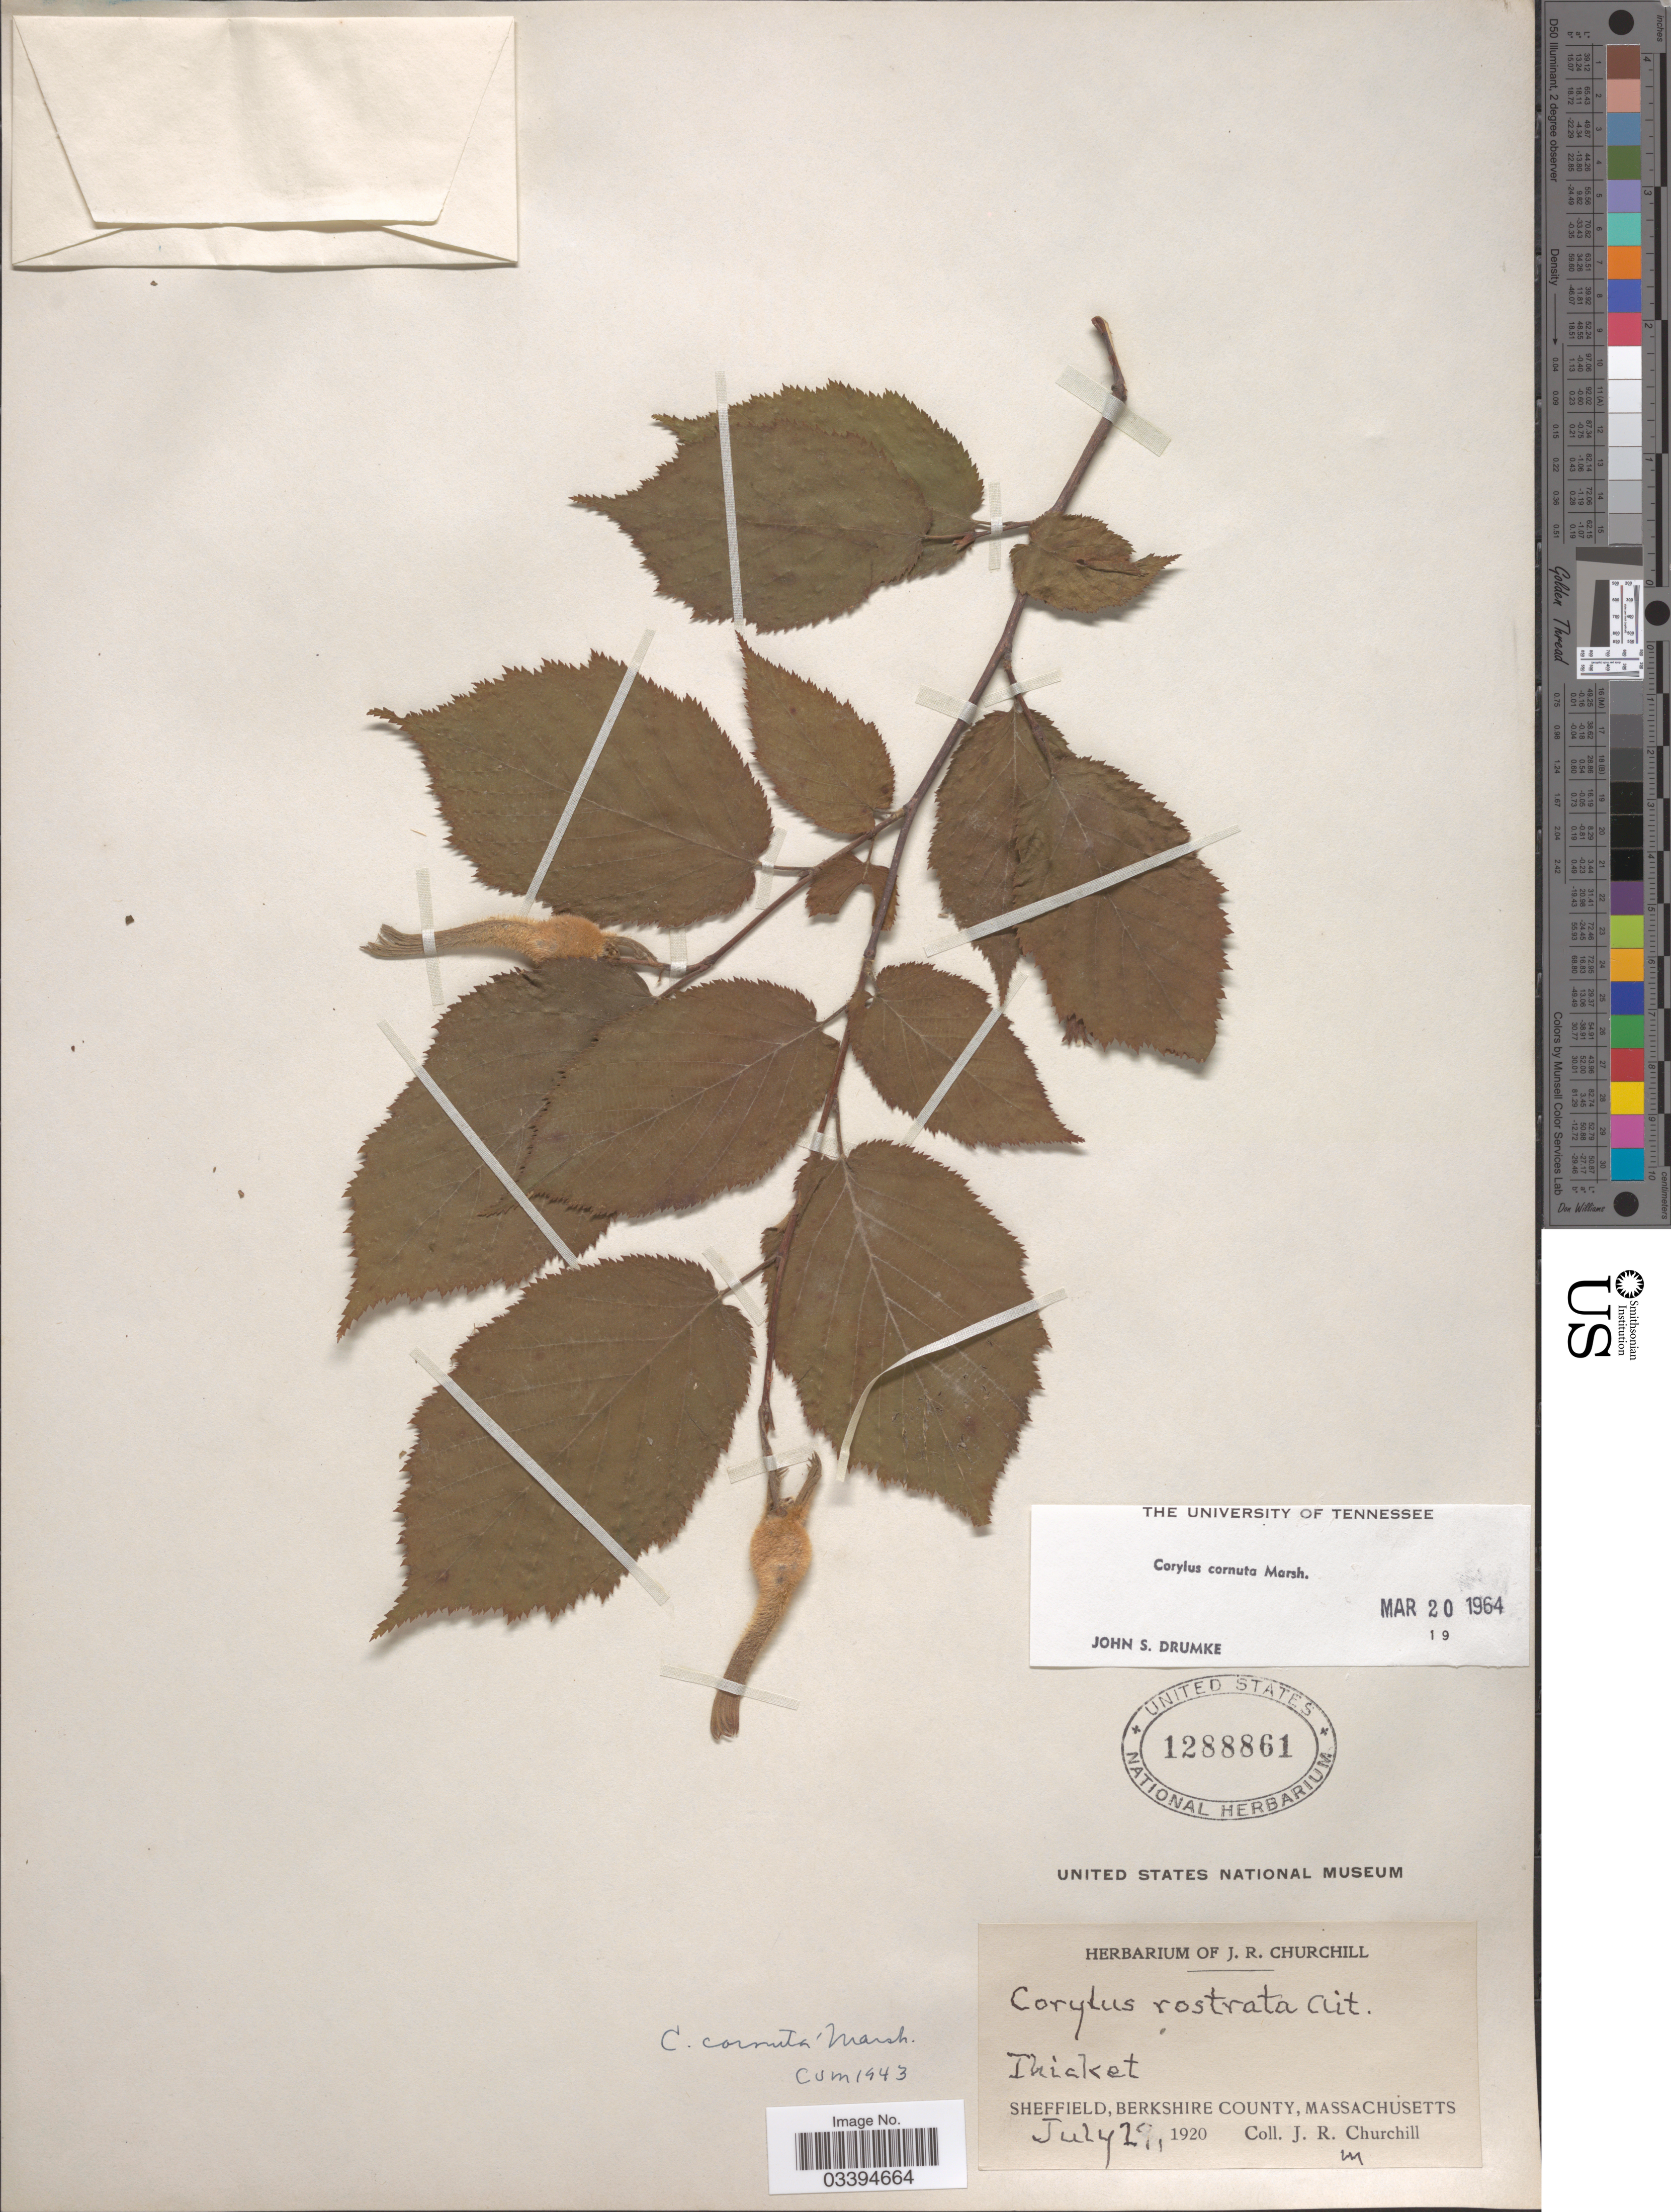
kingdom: Plantae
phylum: Tracheophyta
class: Magnoliopsida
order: Fagales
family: Betulaceae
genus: Corylus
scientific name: Corylus cornuta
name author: Marshall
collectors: J. Churchill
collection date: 1920-07-19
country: United States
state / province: Massachusetts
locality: Ticket, Sheffield, Berkshire County.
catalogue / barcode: US 1288861